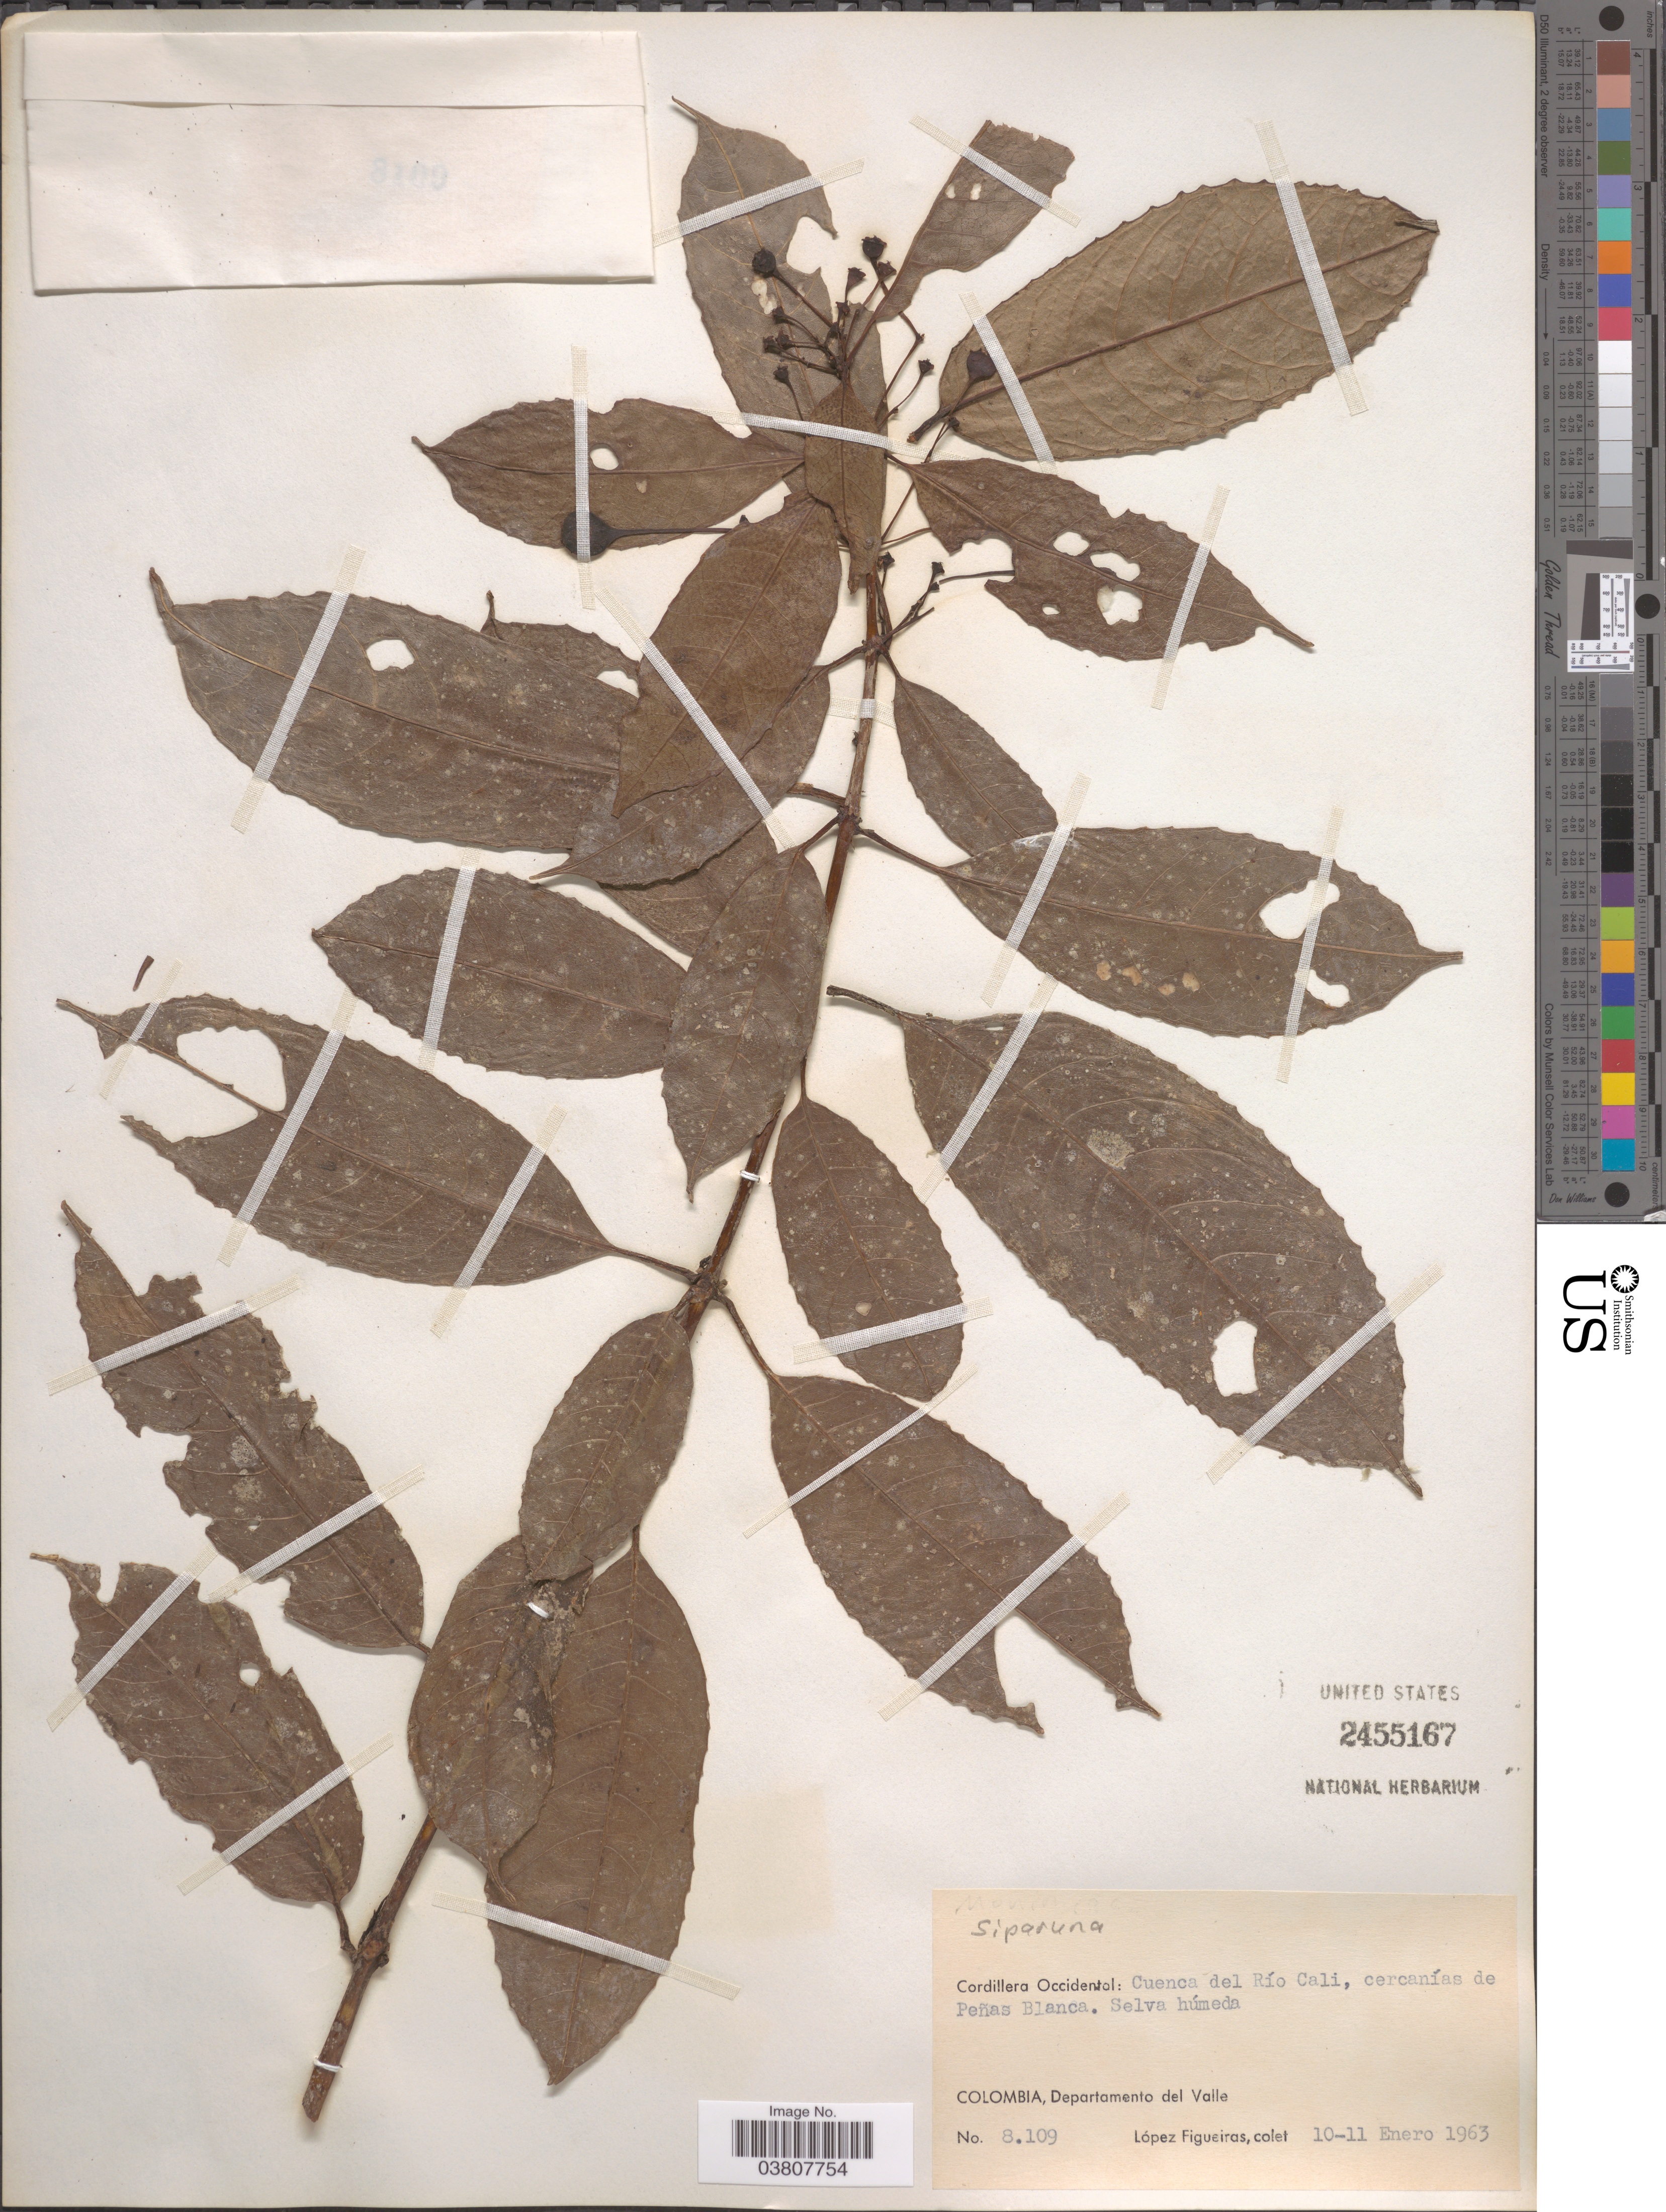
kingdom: Plantae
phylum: Tracheophyta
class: Magnoliopsida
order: Laurales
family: Siparunaceae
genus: Siparuna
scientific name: Siparuna sp.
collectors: M. López Figueiras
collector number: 8109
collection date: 1963-01-10/1963-01-11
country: Colombia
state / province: Valle del Cauca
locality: Cordillera Occidental: Cuenca del Río Cali, cercanías de Peñas Blancas. Departamento del Valle.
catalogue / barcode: US 2455167